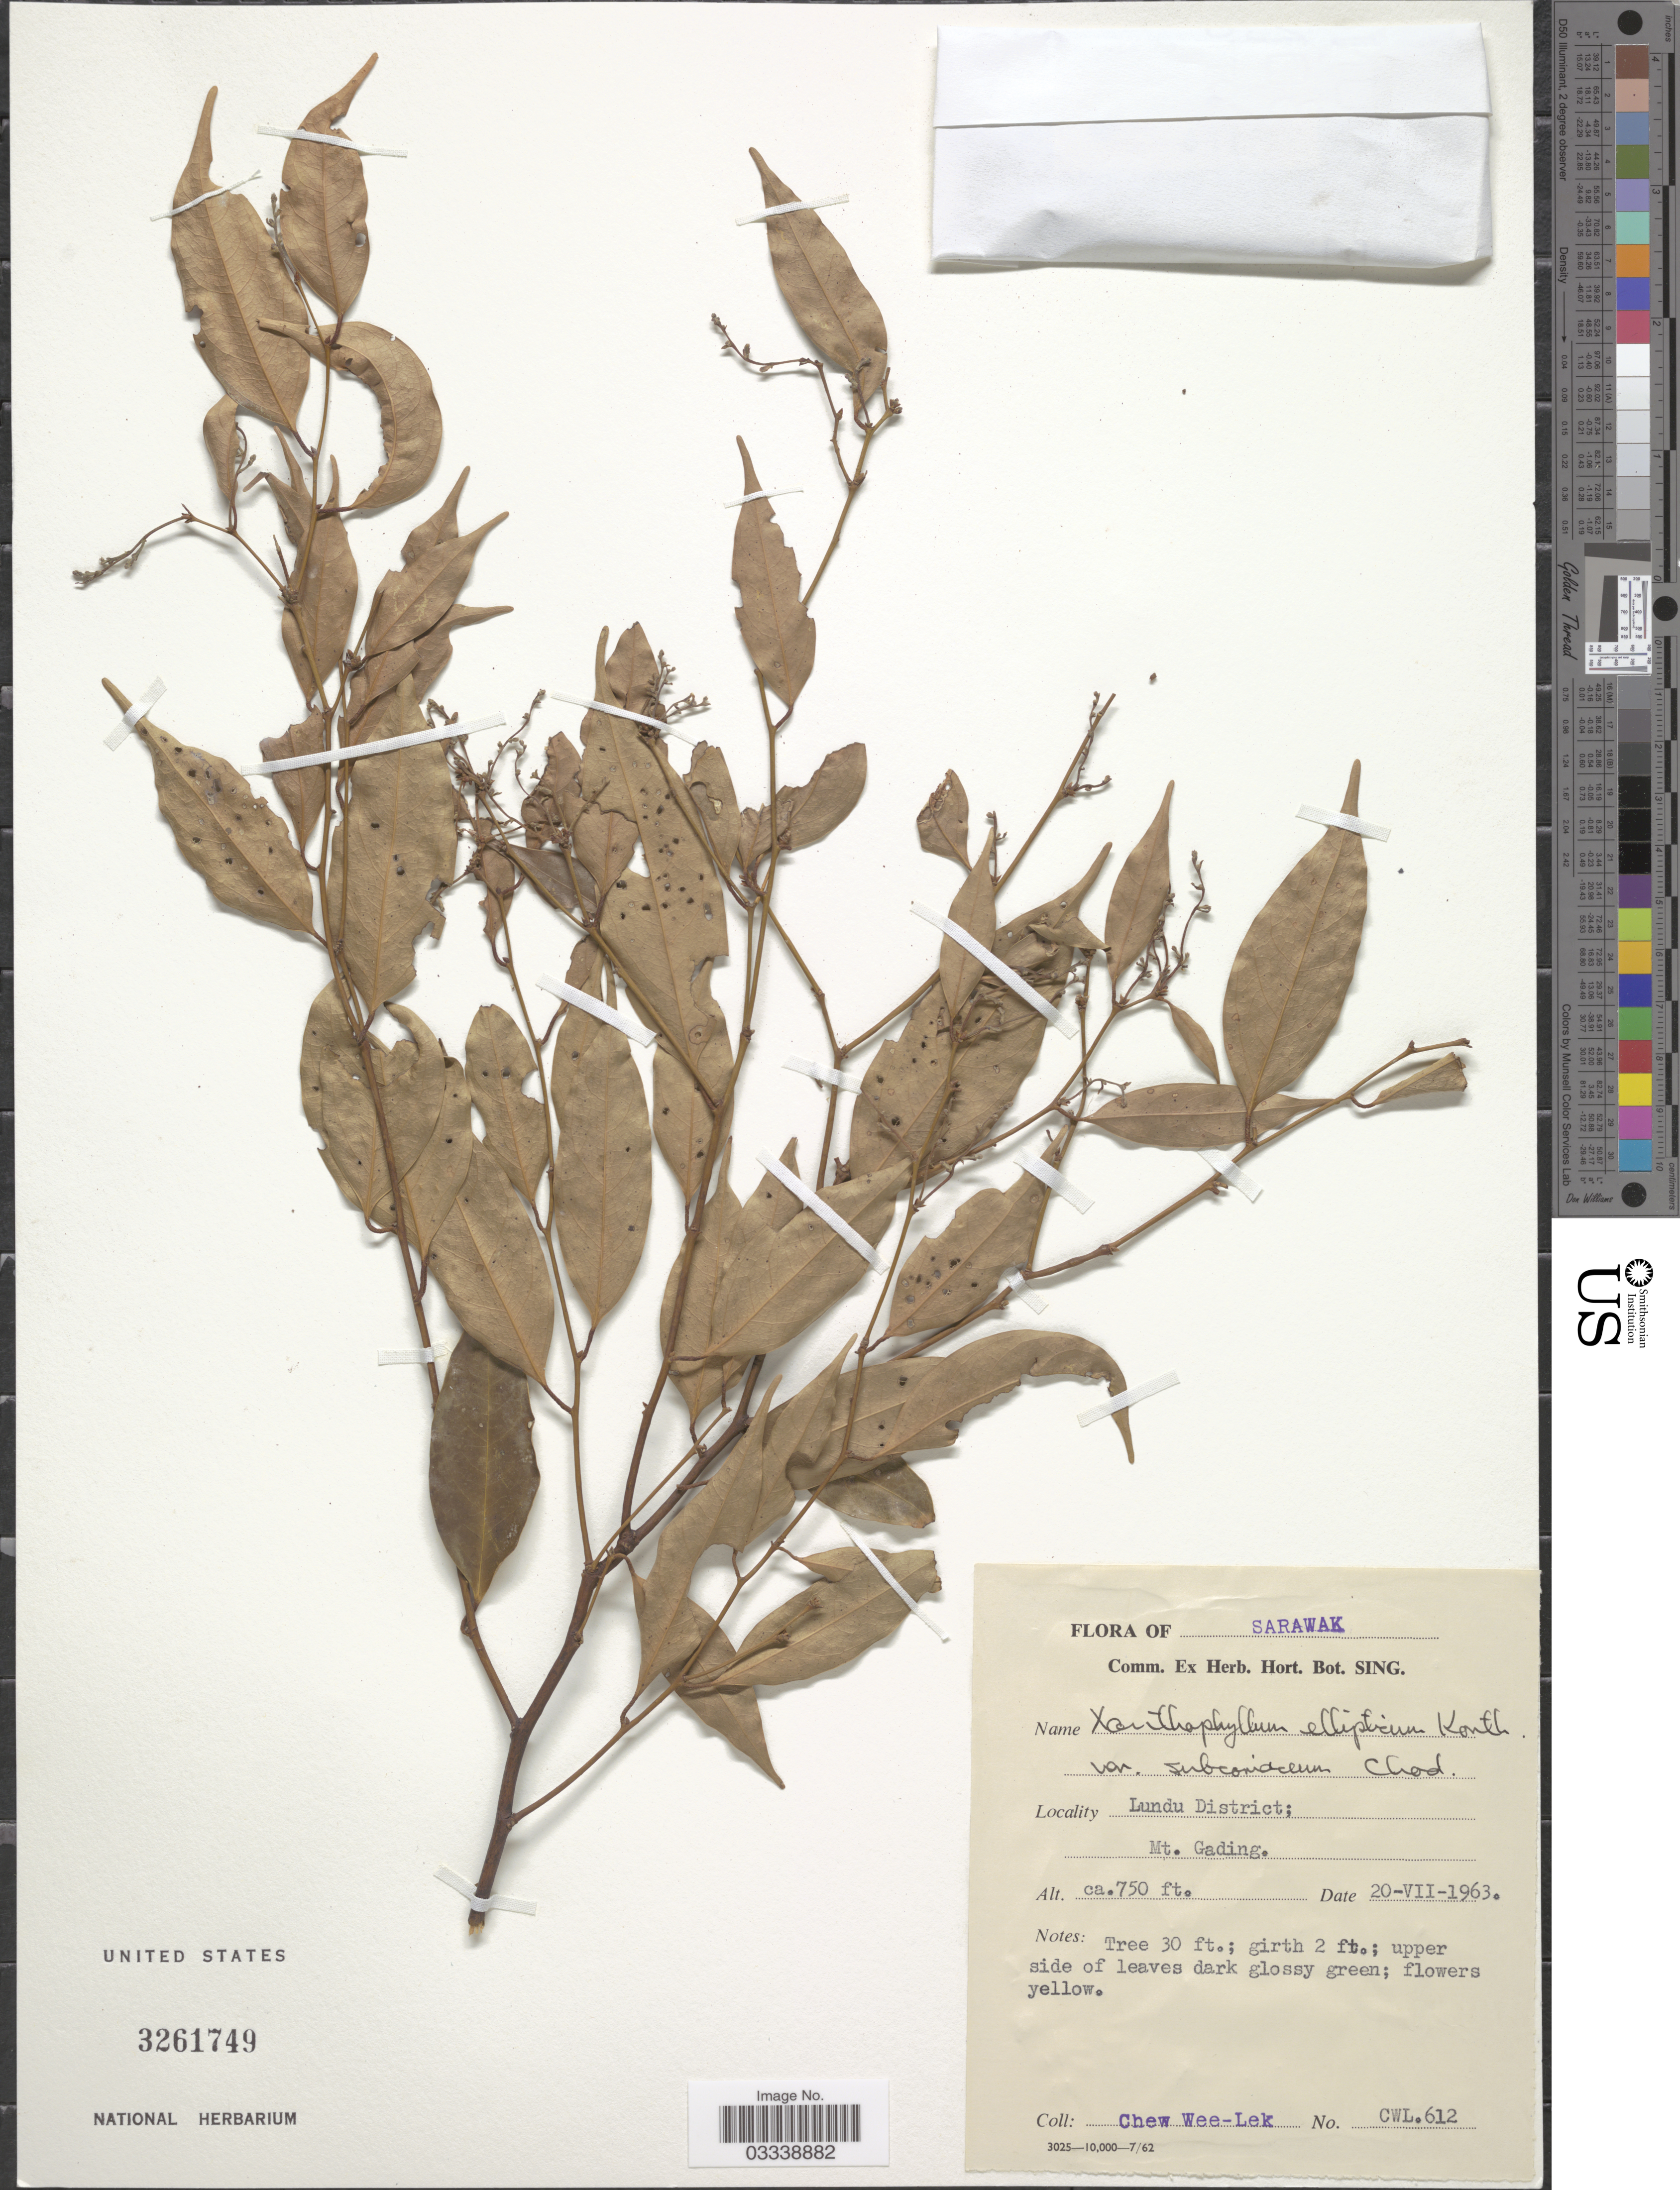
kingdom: Plantae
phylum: Tracheophyta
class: Magnoliopsida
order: Fabales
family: Polygalaceae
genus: Xanthophyllum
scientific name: Xanthophyllum ellipticum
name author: Korth. ex Miq.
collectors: W. Chew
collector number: CWL 612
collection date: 1963-07-20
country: Malaysia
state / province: Sarawak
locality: Lundu District; Mt. Gading.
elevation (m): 229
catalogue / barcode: US 3261749